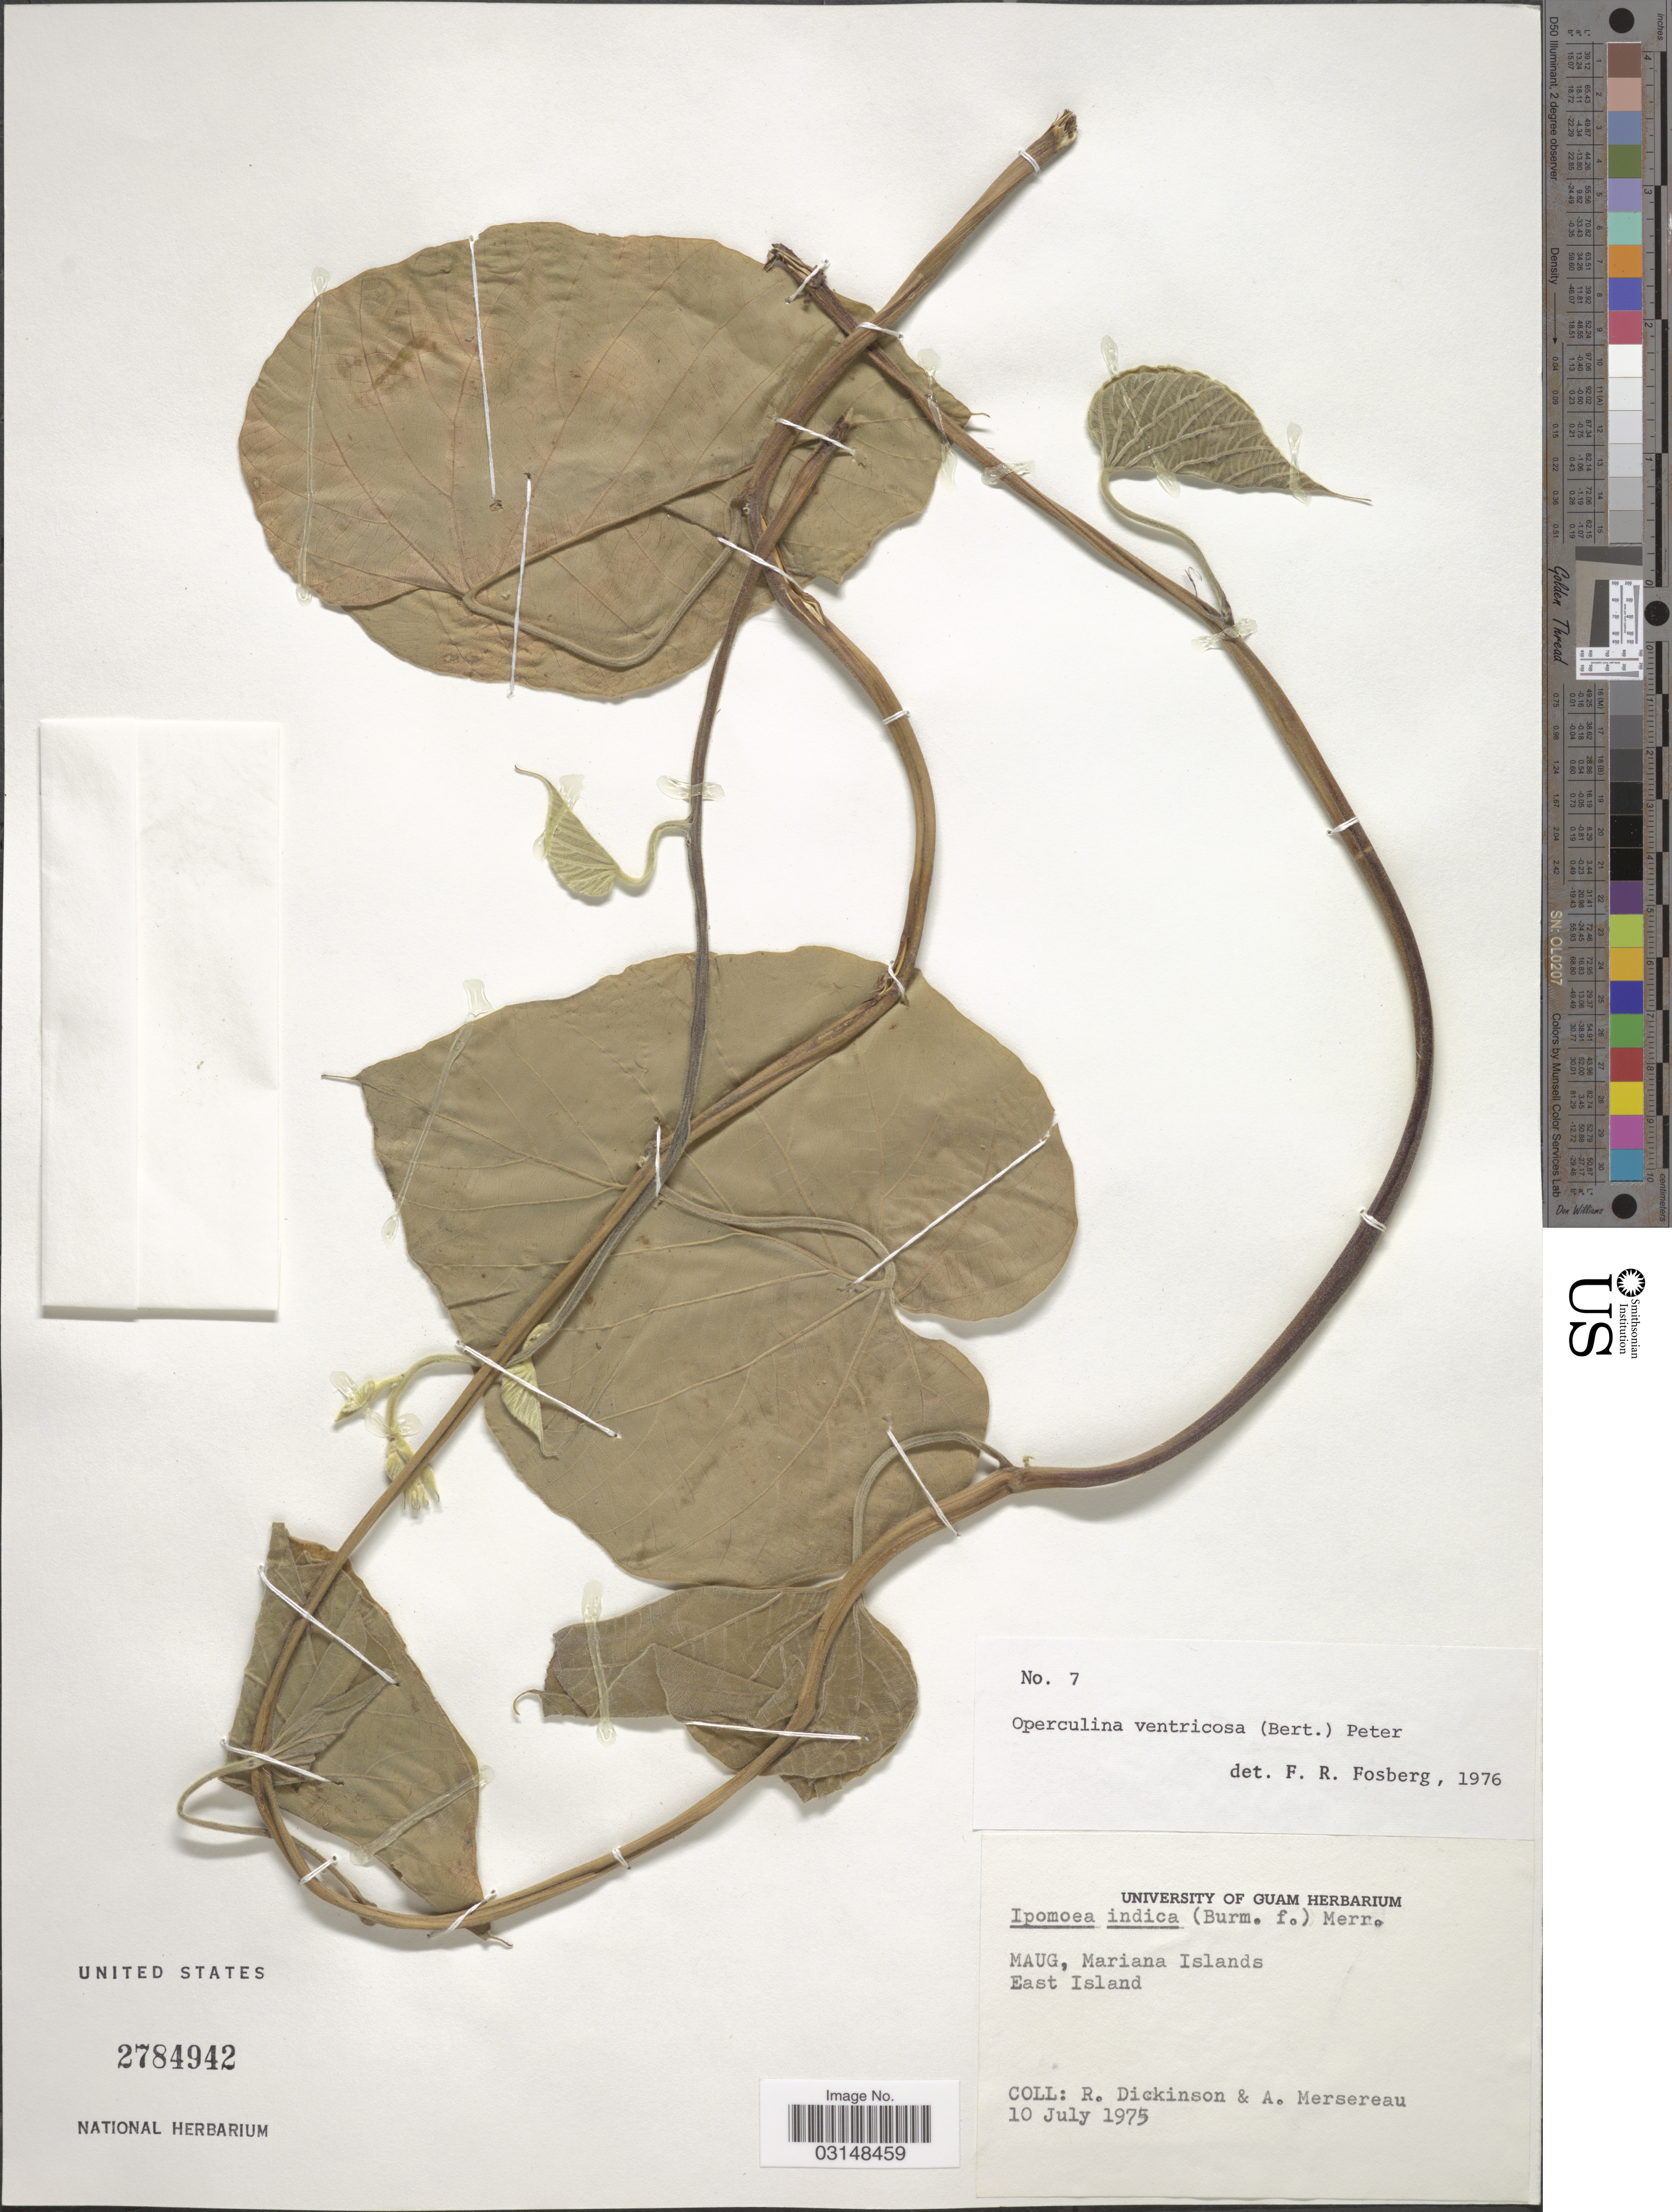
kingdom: Plantae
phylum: Tracheophyta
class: Magnoliopsida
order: Solanales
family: Convolvulaceae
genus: Operculina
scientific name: Operculina ventricosa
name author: (Aubl.) Barb. Rodr.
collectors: R. Dickinson & A. Mersereau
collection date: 1975-07-10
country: Northern Mariana Islands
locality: Maug, Mariana Islands, East Island.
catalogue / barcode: US 2784942